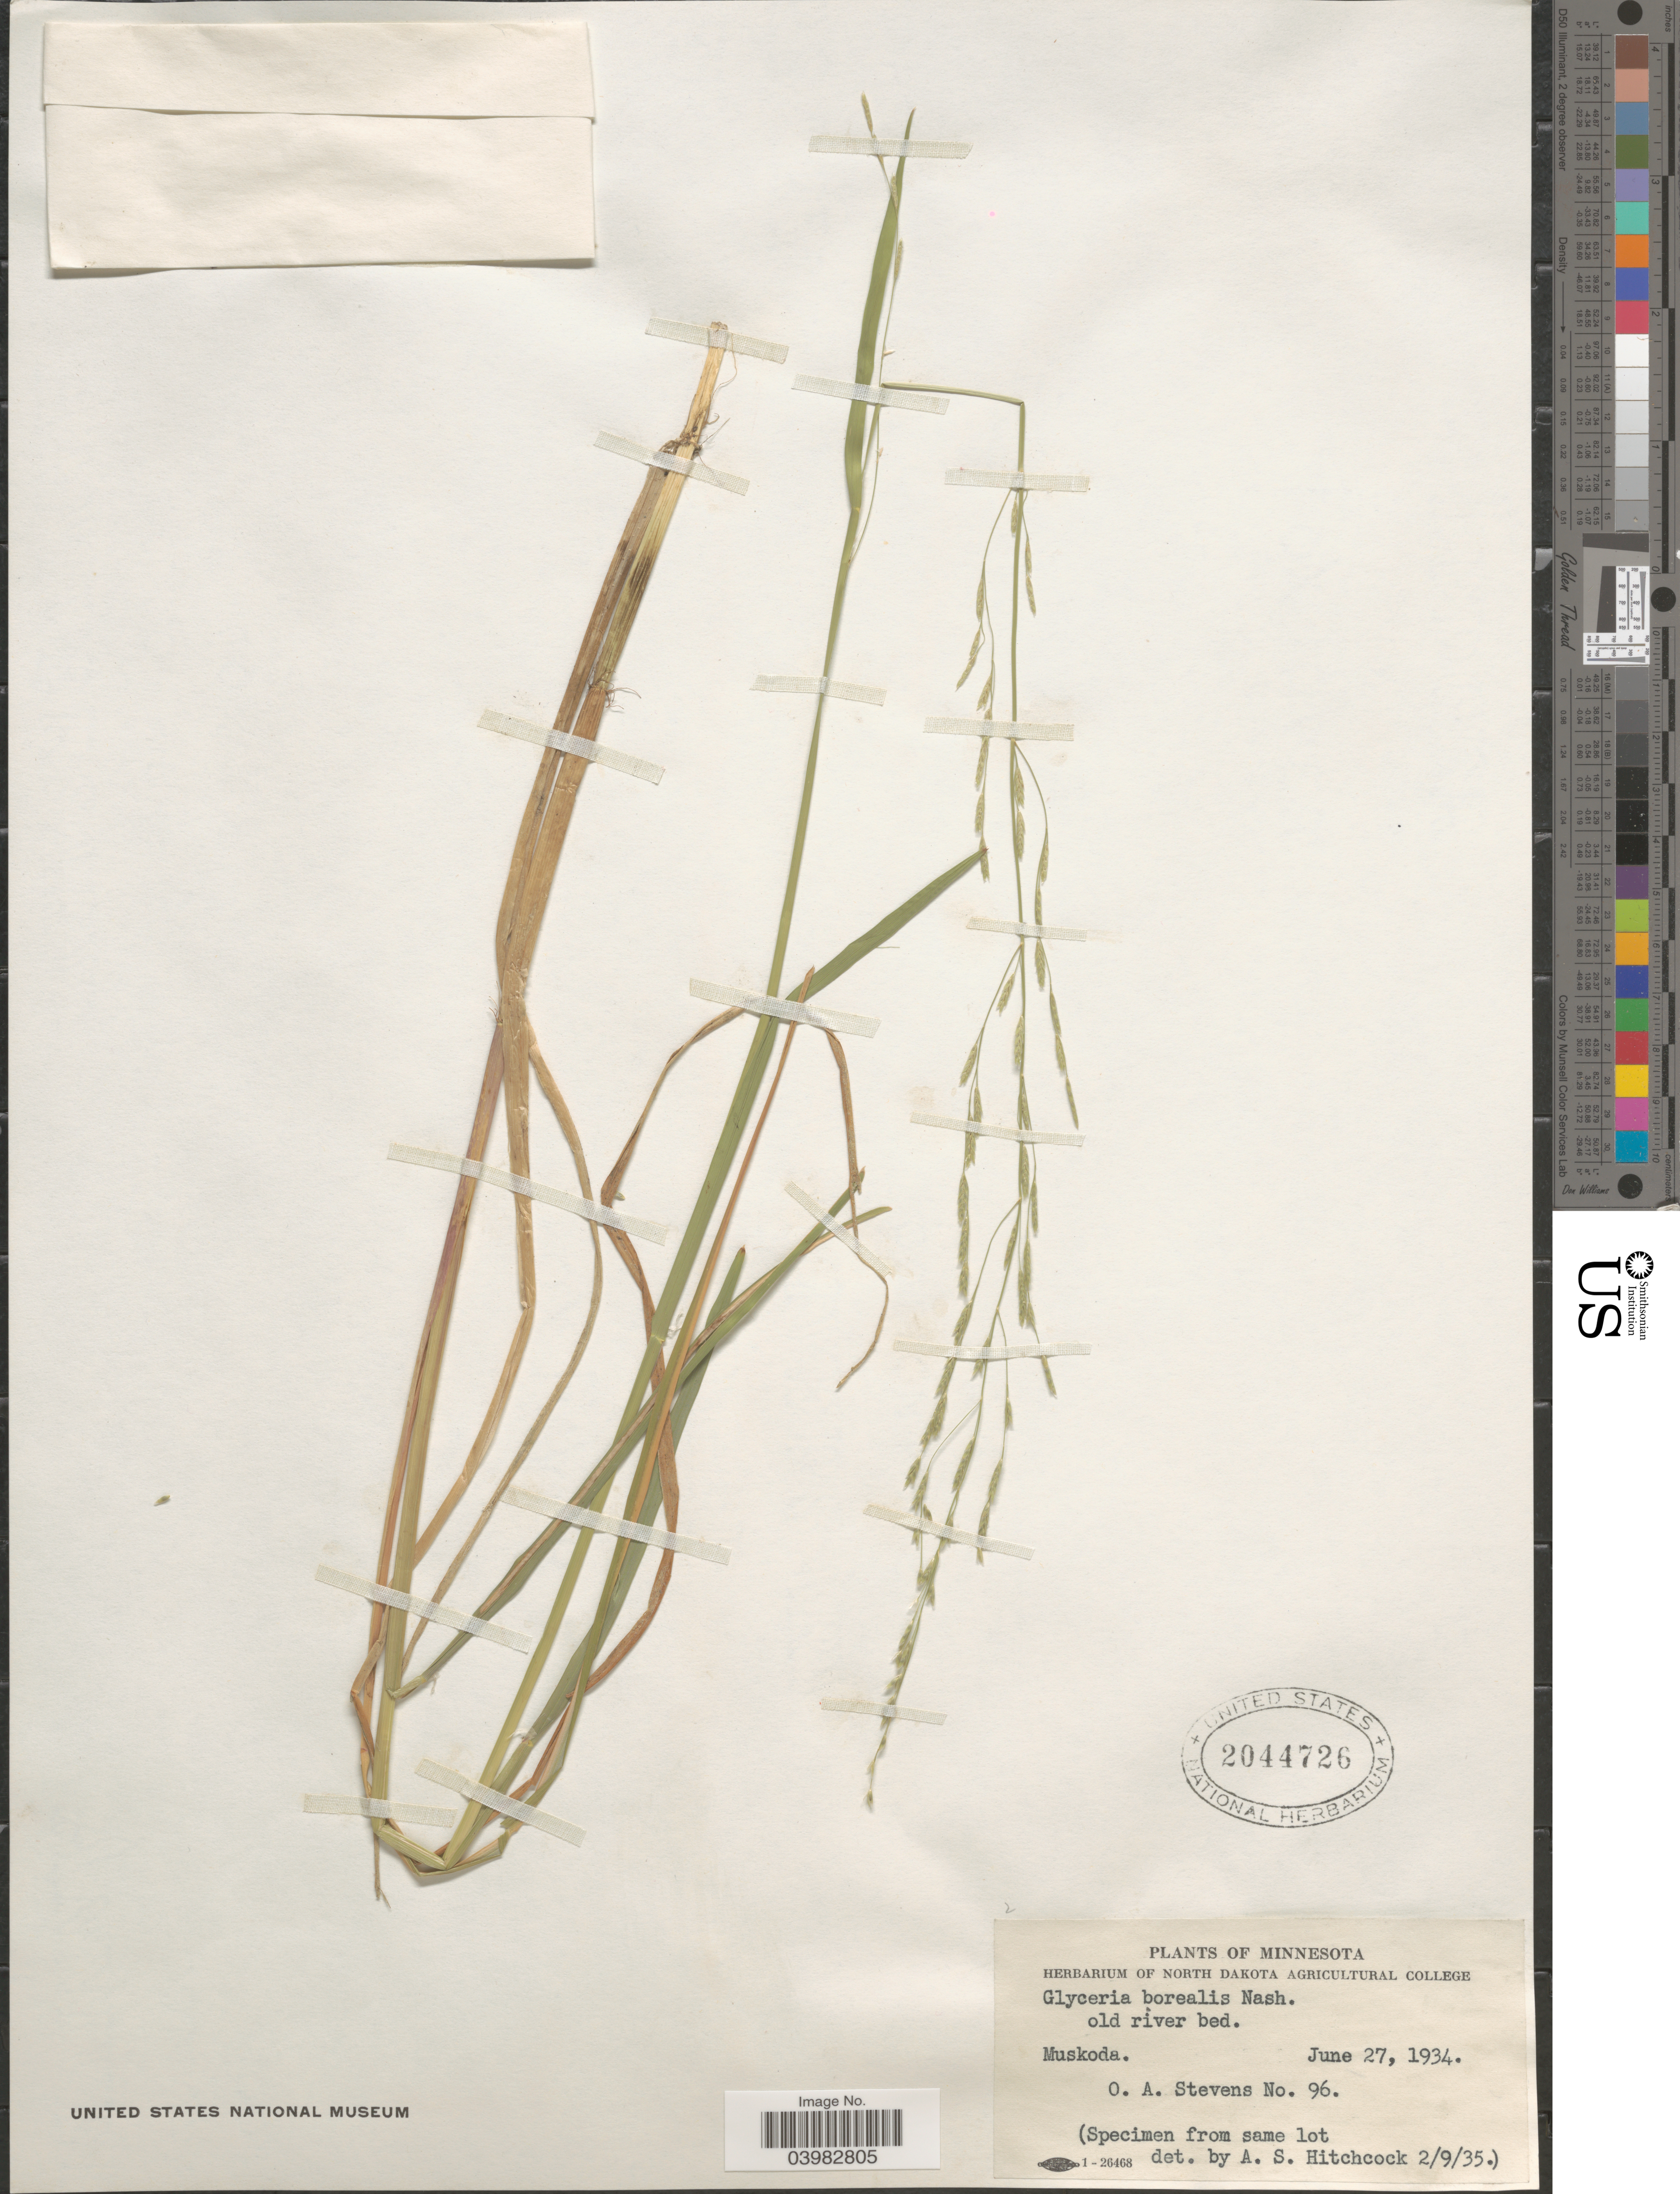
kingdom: Plantae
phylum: Tracheophyta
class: Liliopsida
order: Poales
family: Poaceae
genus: Glyceria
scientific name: Glyceria borealis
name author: (Nash) Batchelder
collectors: O. A. Stevens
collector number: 96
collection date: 1934-06-27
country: United States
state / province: Minnesota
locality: Muskoda.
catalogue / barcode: US 2044726